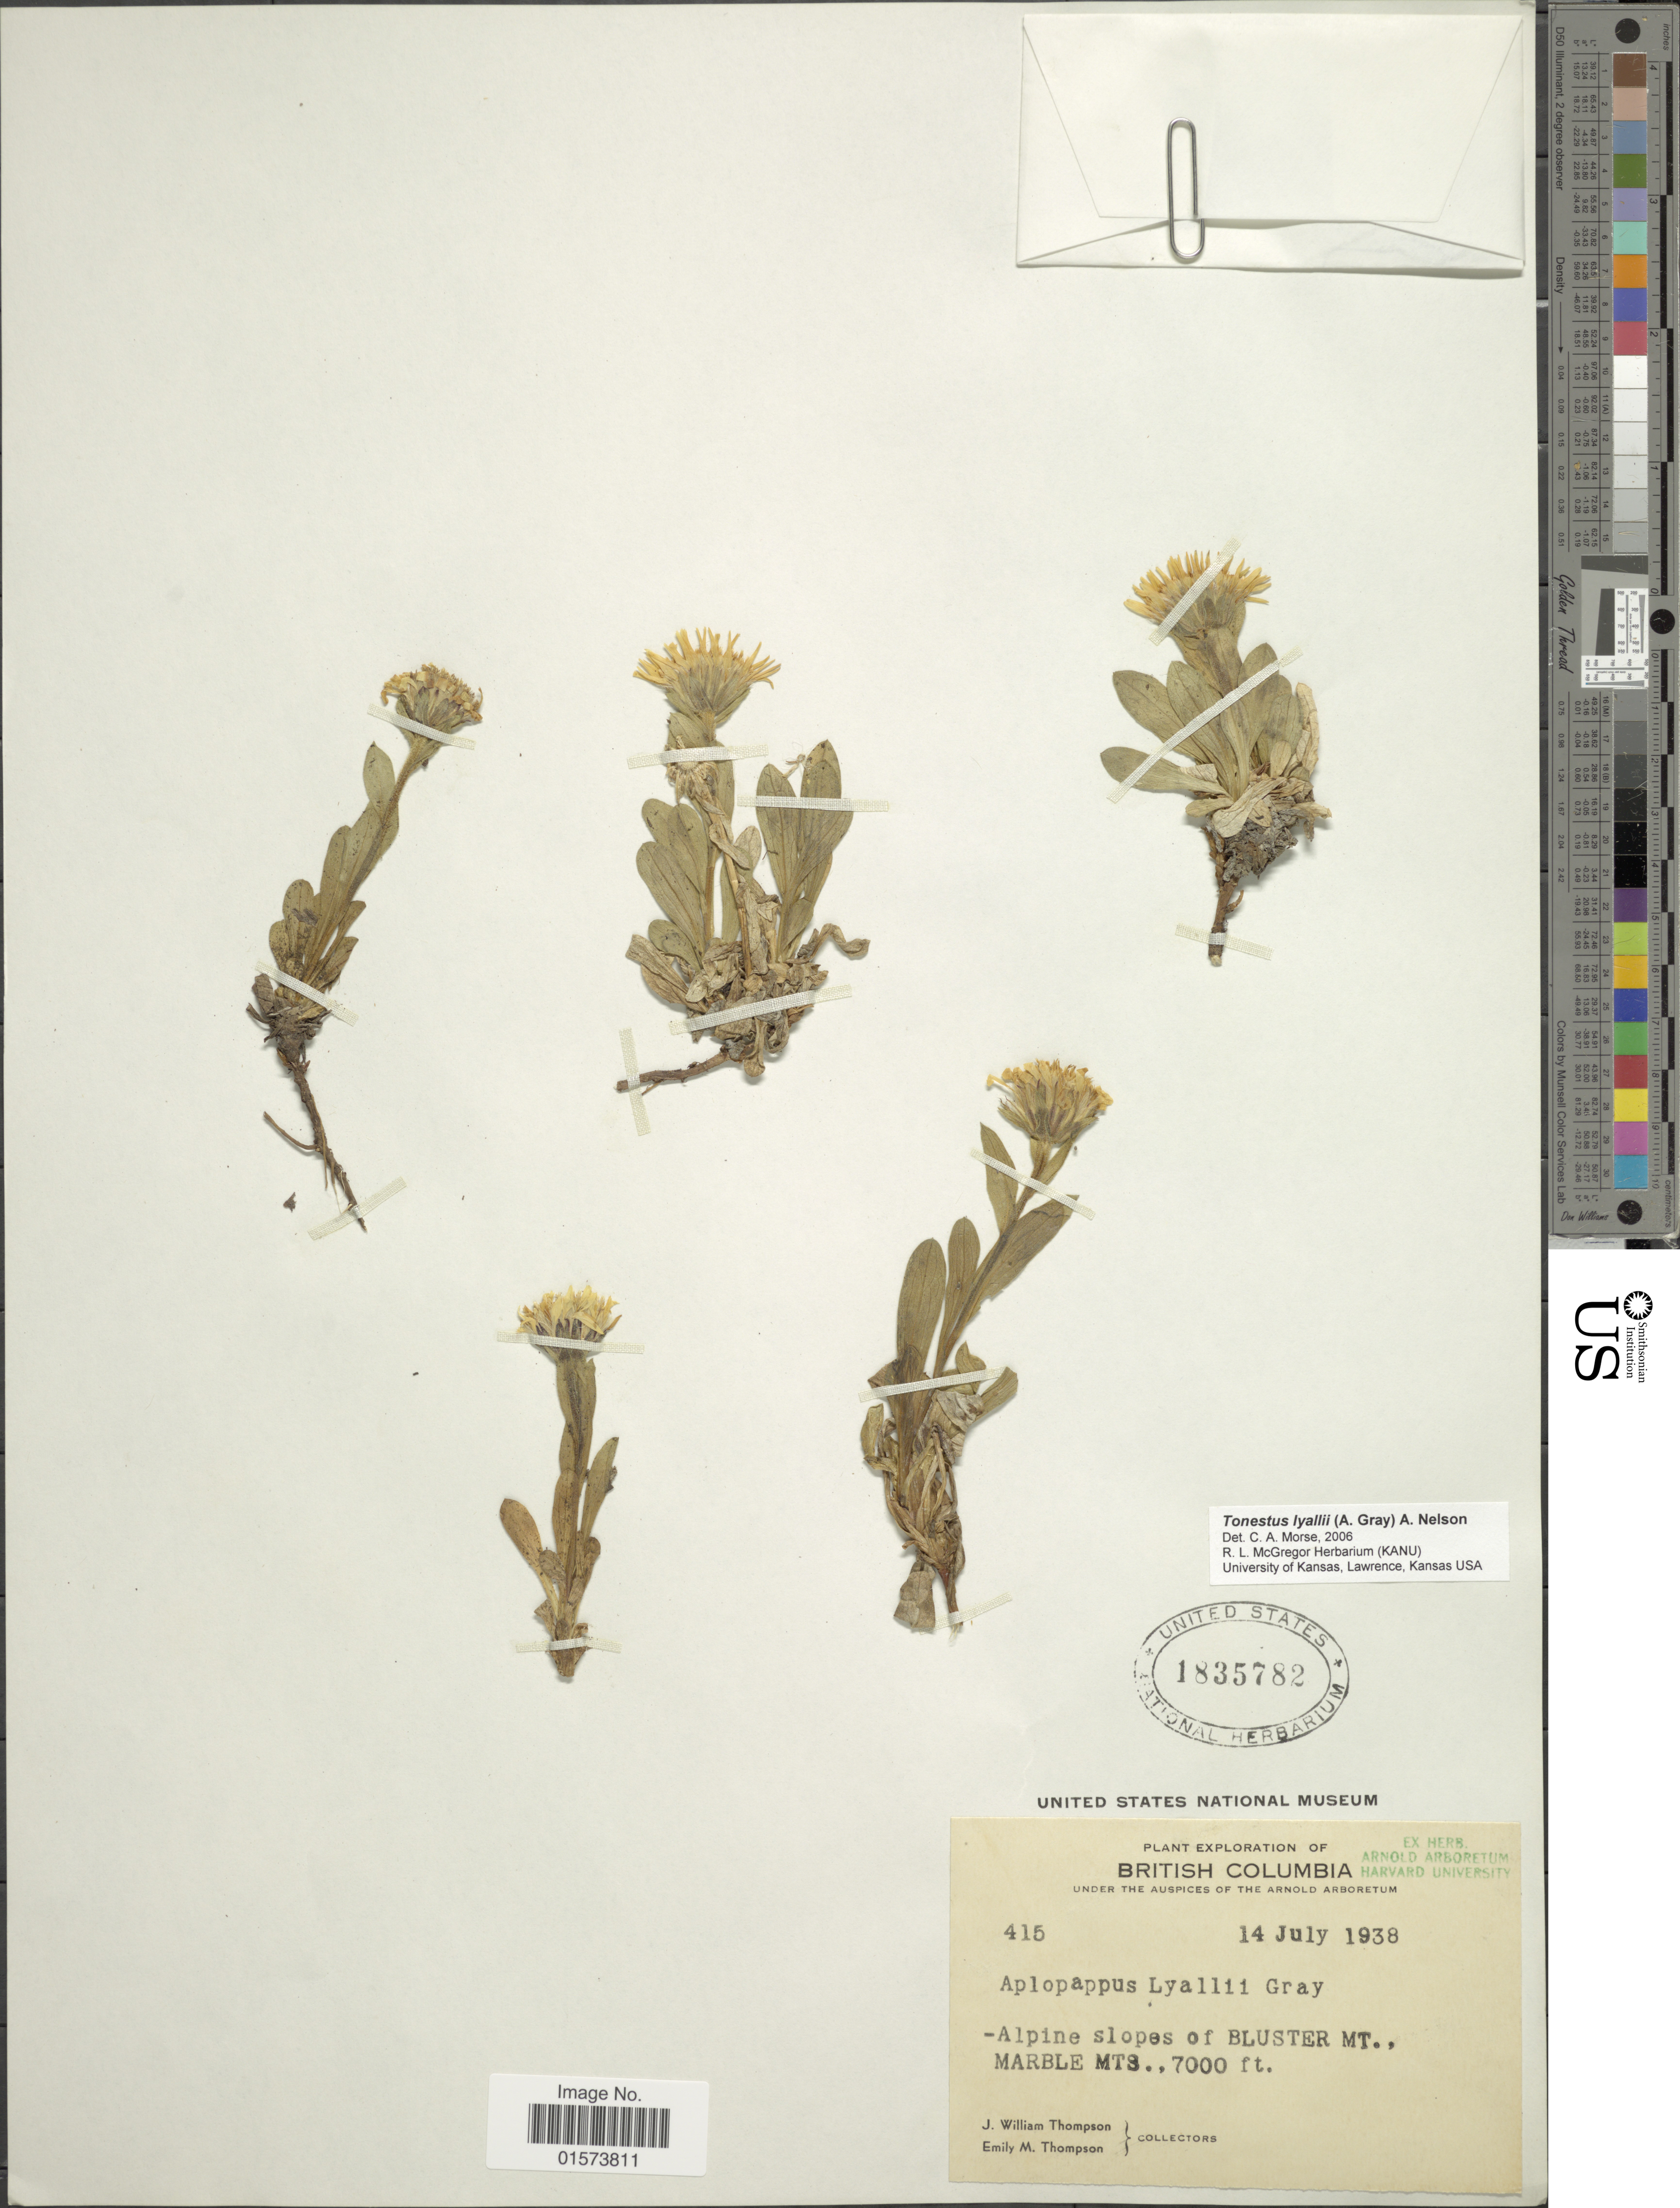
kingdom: Plantae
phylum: Tracheophyta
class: Magnoliopsida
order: Asterales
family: Asteraceae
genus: Tonestus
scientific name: Tonestus lyallii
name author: (A. Gray) A. Nelson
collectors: J. W. Thompson & E. M. Thompson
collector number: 415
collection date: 1938-07-14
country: Canada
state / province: British Columbia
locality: Alpine slopes of Bluster Mt., Marble Mts.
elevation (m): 2134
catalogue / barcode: US 1835782